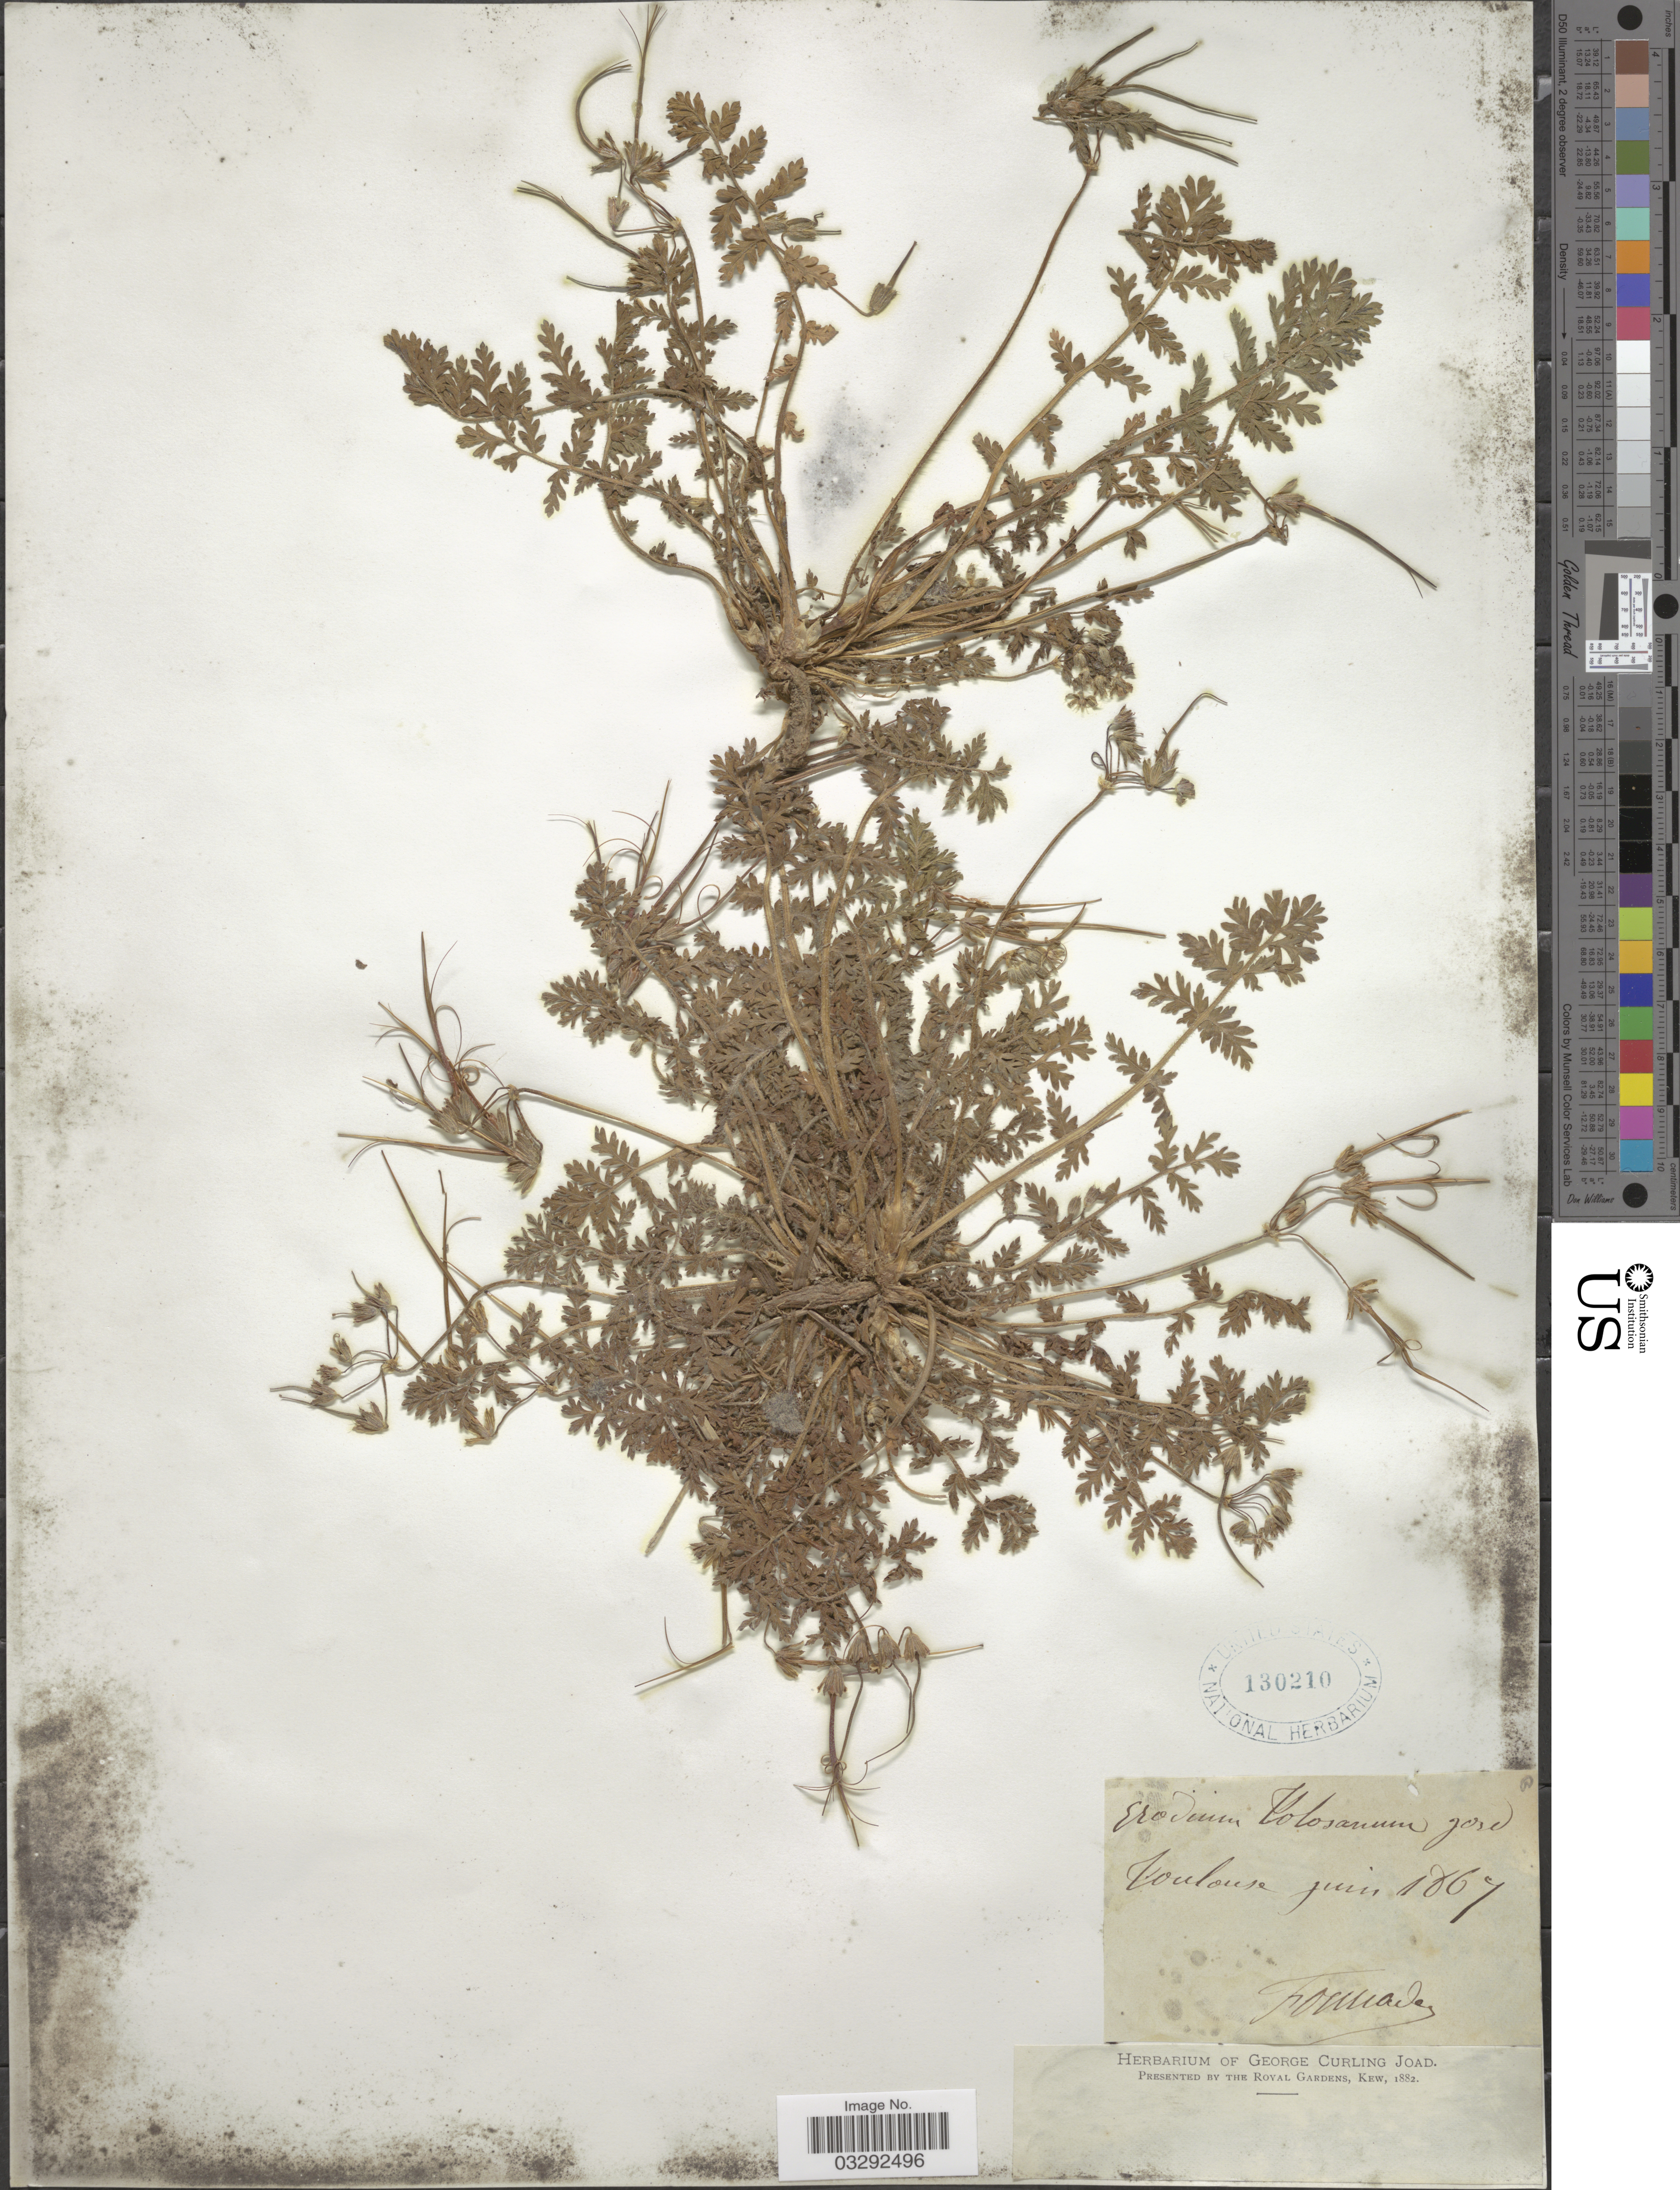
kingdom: Plantae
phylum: Tracheophyta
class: Magnoliopsida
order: Geraniales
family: Geraniaceae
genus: Erodium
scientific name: Erodium tolosanum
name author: Jord.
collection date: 1867-06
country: France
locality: Toulouse.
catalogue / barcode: US 130210